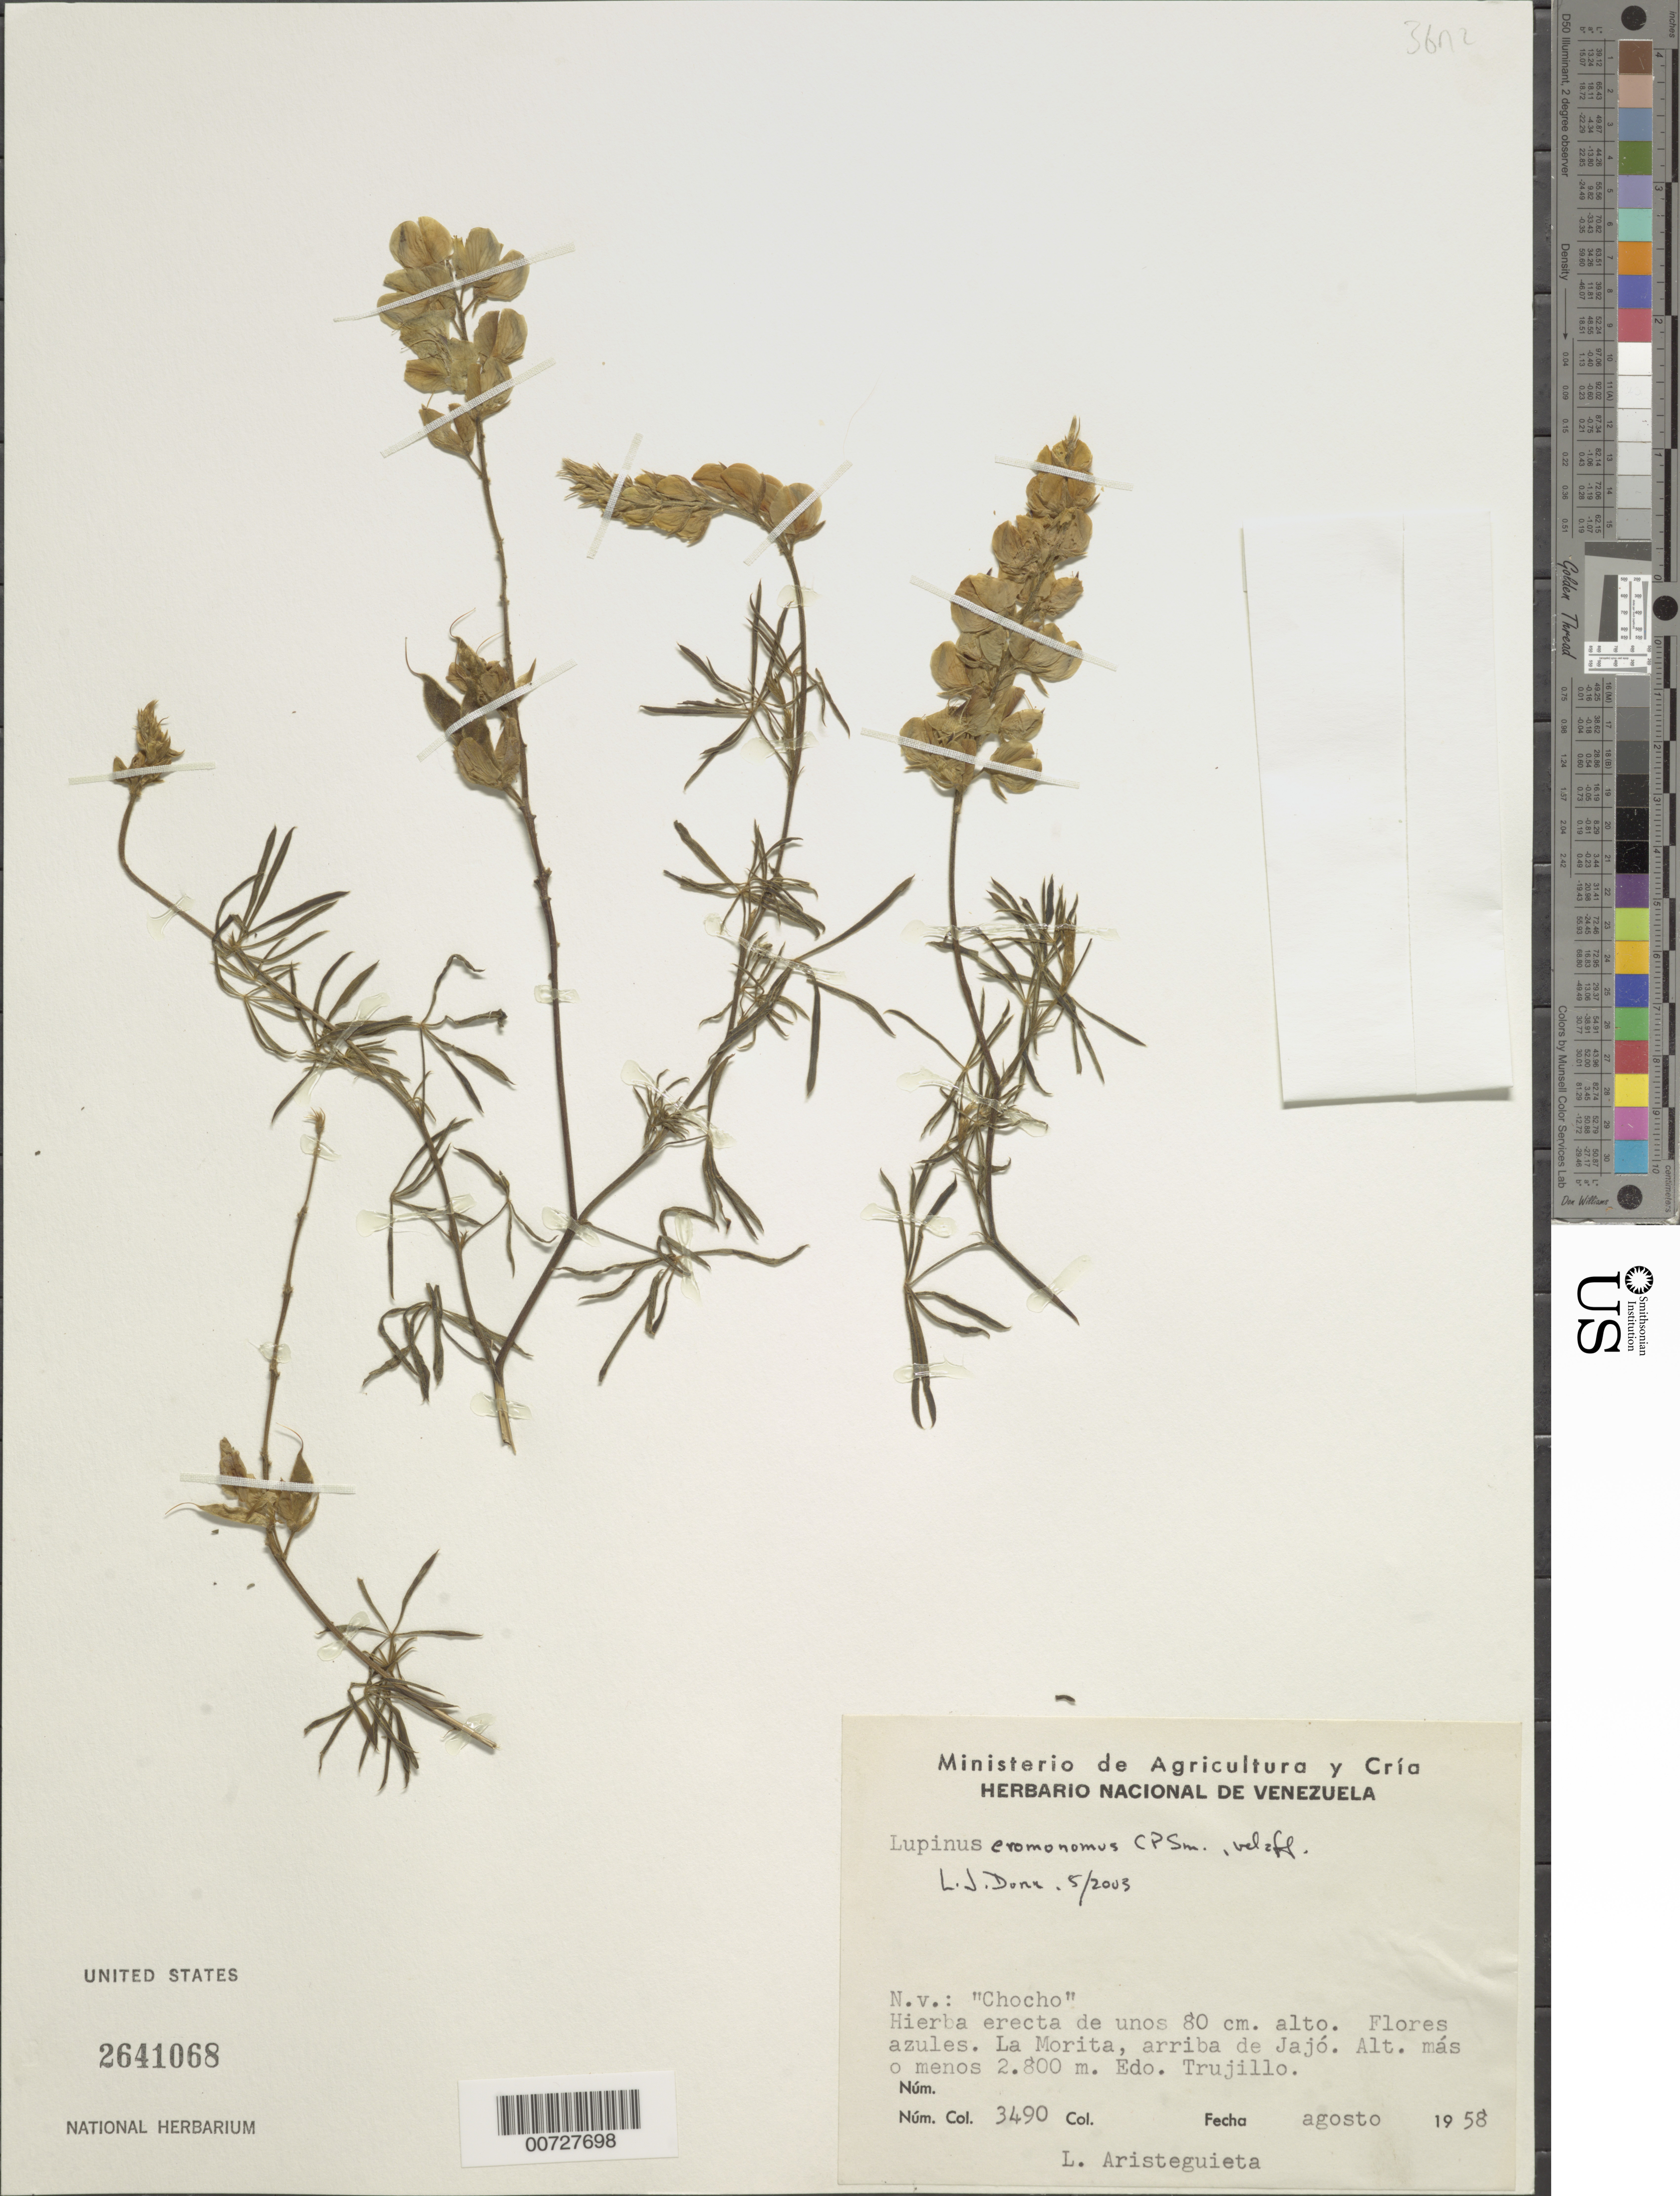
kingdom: Plantae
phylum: Tracheophyta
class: Magnoliopsida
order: Fabales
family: Fabaceae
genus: Lupinus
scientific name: Lupinus eremonomus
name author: C.P. Sm.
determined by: Dorr, L. J., (BOT), Smithsonian Institution - National Museum of Natural History (UNITED STATES)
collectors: L. Aristeguieta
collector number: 3490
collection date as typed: Aug 1958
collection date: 1958-08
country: Venezuela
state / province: Trujillo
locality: La Morita, arriba de Jajó.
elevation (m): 2800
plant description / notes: Common name: Chocho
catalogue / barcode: US 2641068